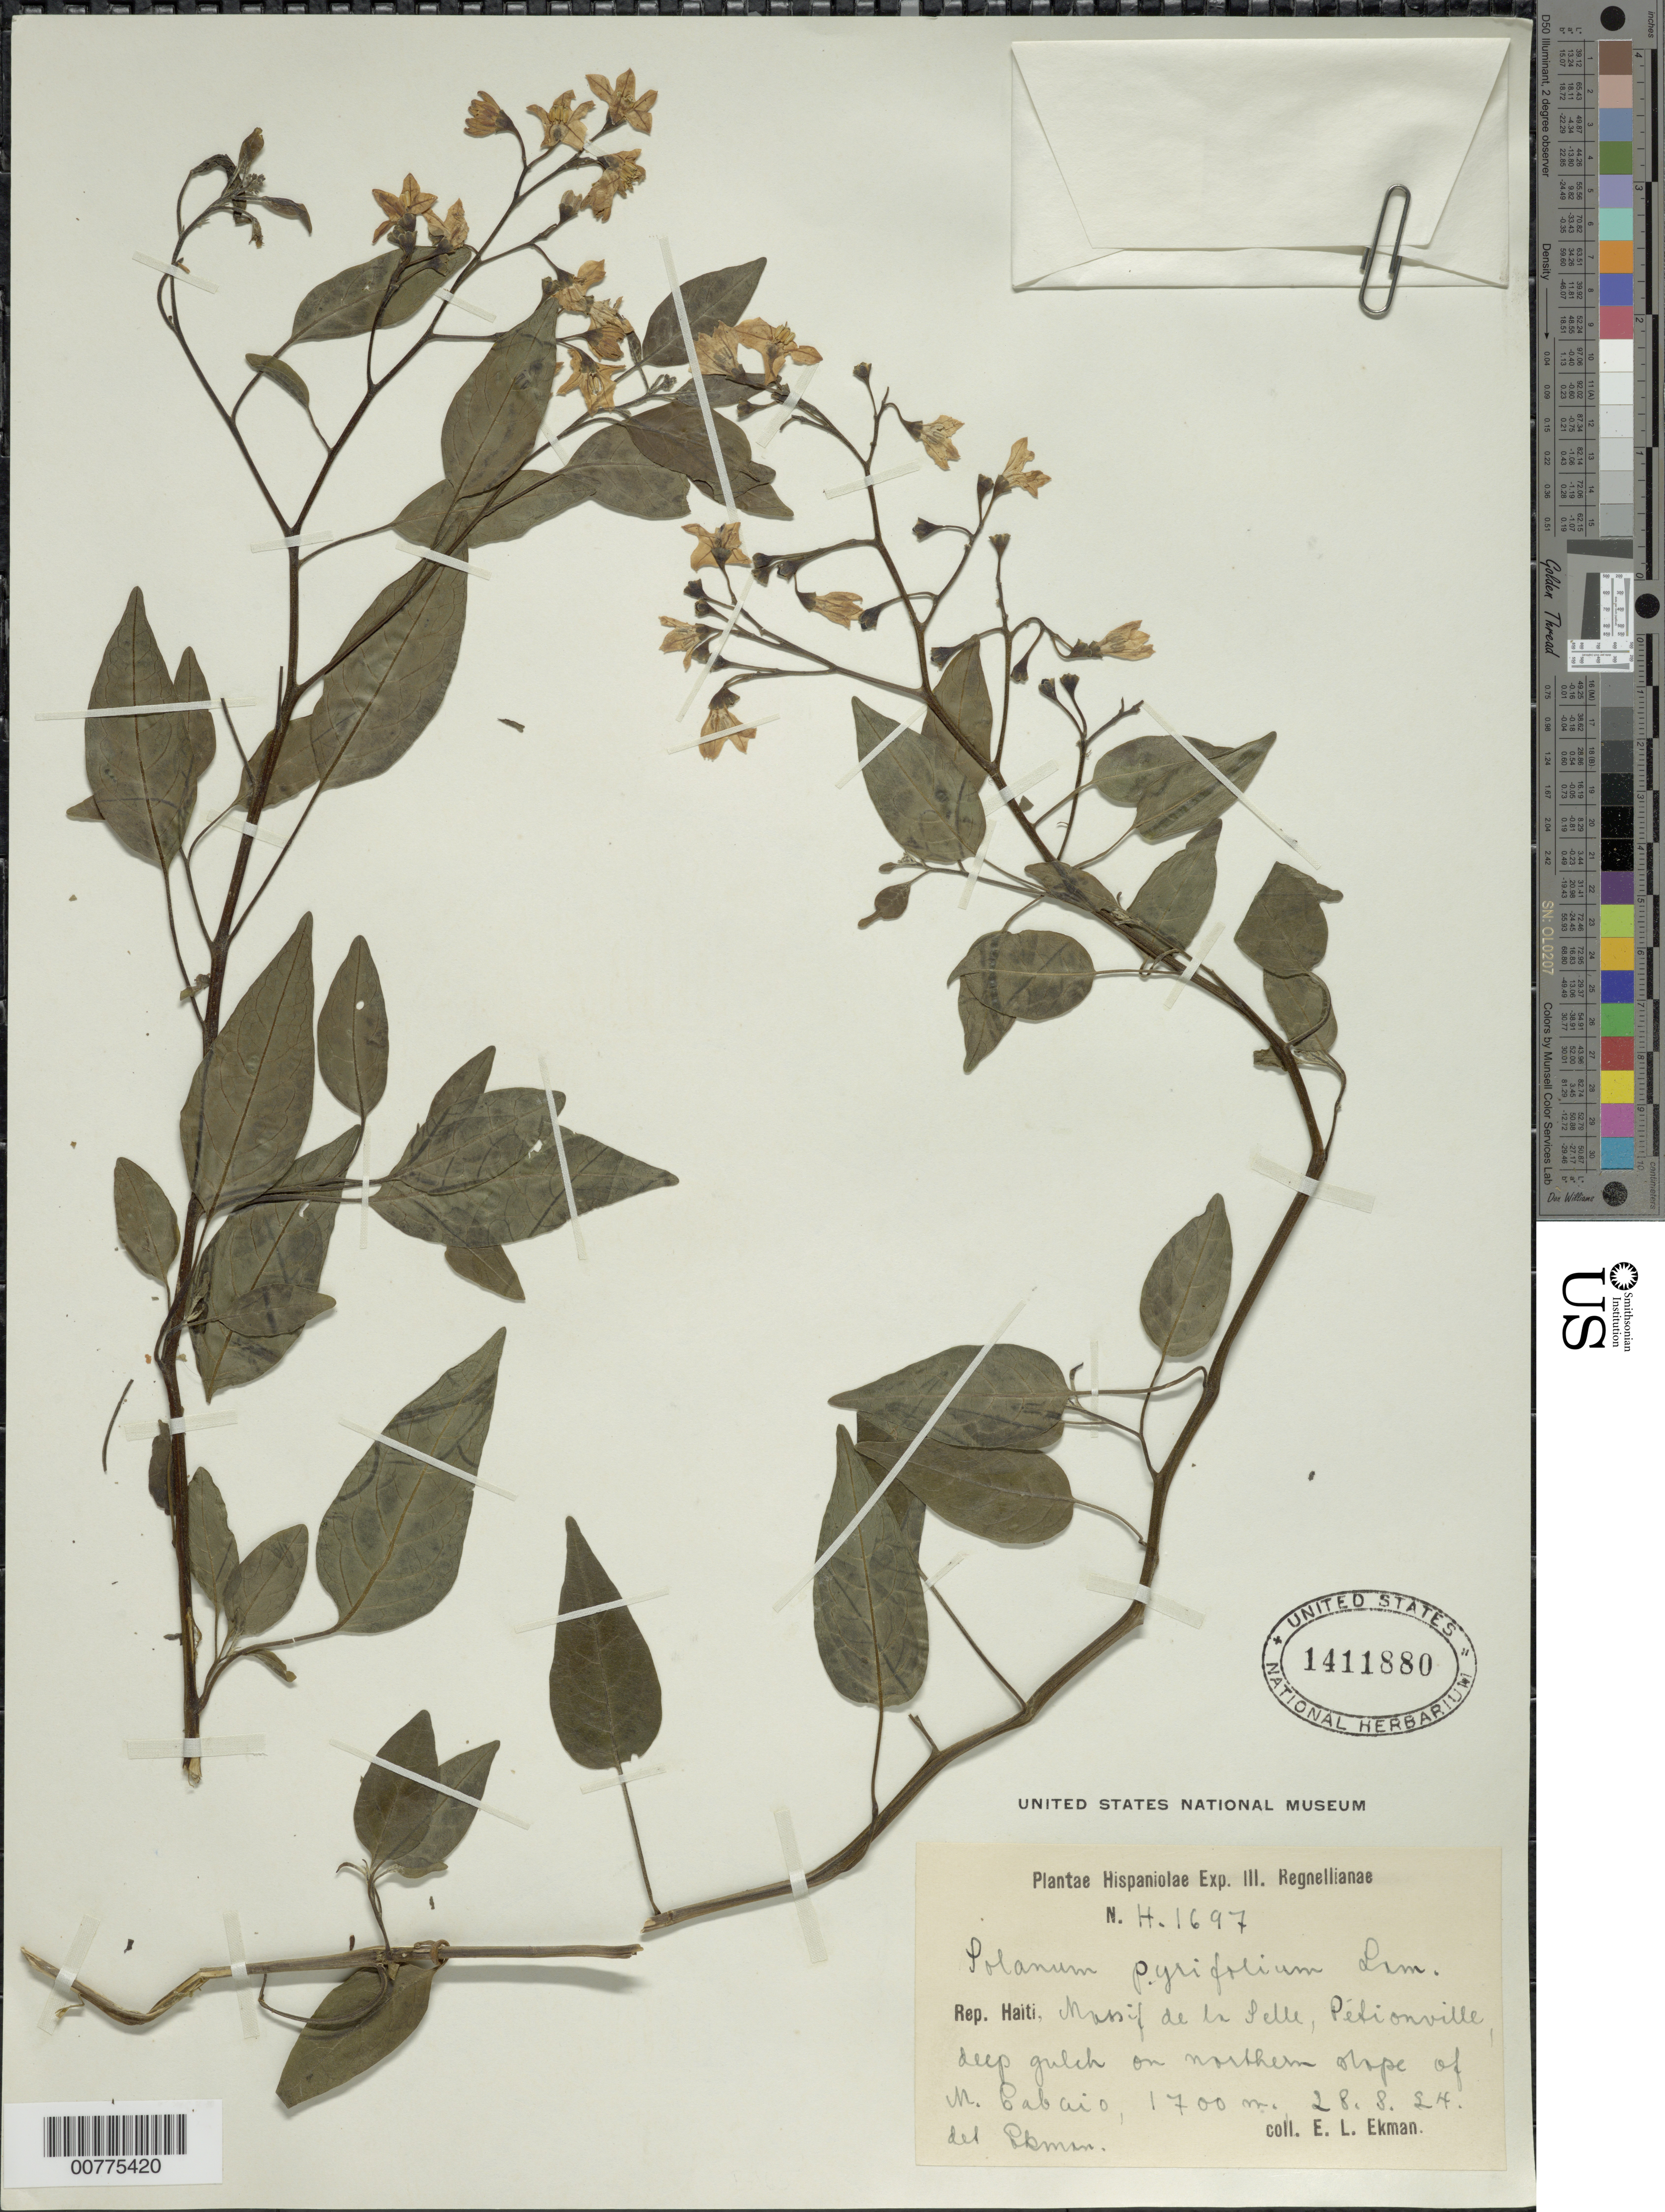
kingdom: Plantae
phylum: Tracheophyta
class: Magnoliopsida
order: Solanales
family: Solanaceae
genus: Solanum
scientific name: Solanum pyrifolium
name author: Lam.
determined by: Ekman, E. L.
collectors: E. L. Ekman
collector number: H 1697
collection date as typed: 28 Aug 1924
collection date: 1924-08-28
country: Haiti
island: Hispaniola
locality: Massif de la Selle, Pétionville, northern slope of M. Cabaio.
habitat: Deep gulch on slope.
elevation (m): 1700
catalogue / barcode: US 1411880